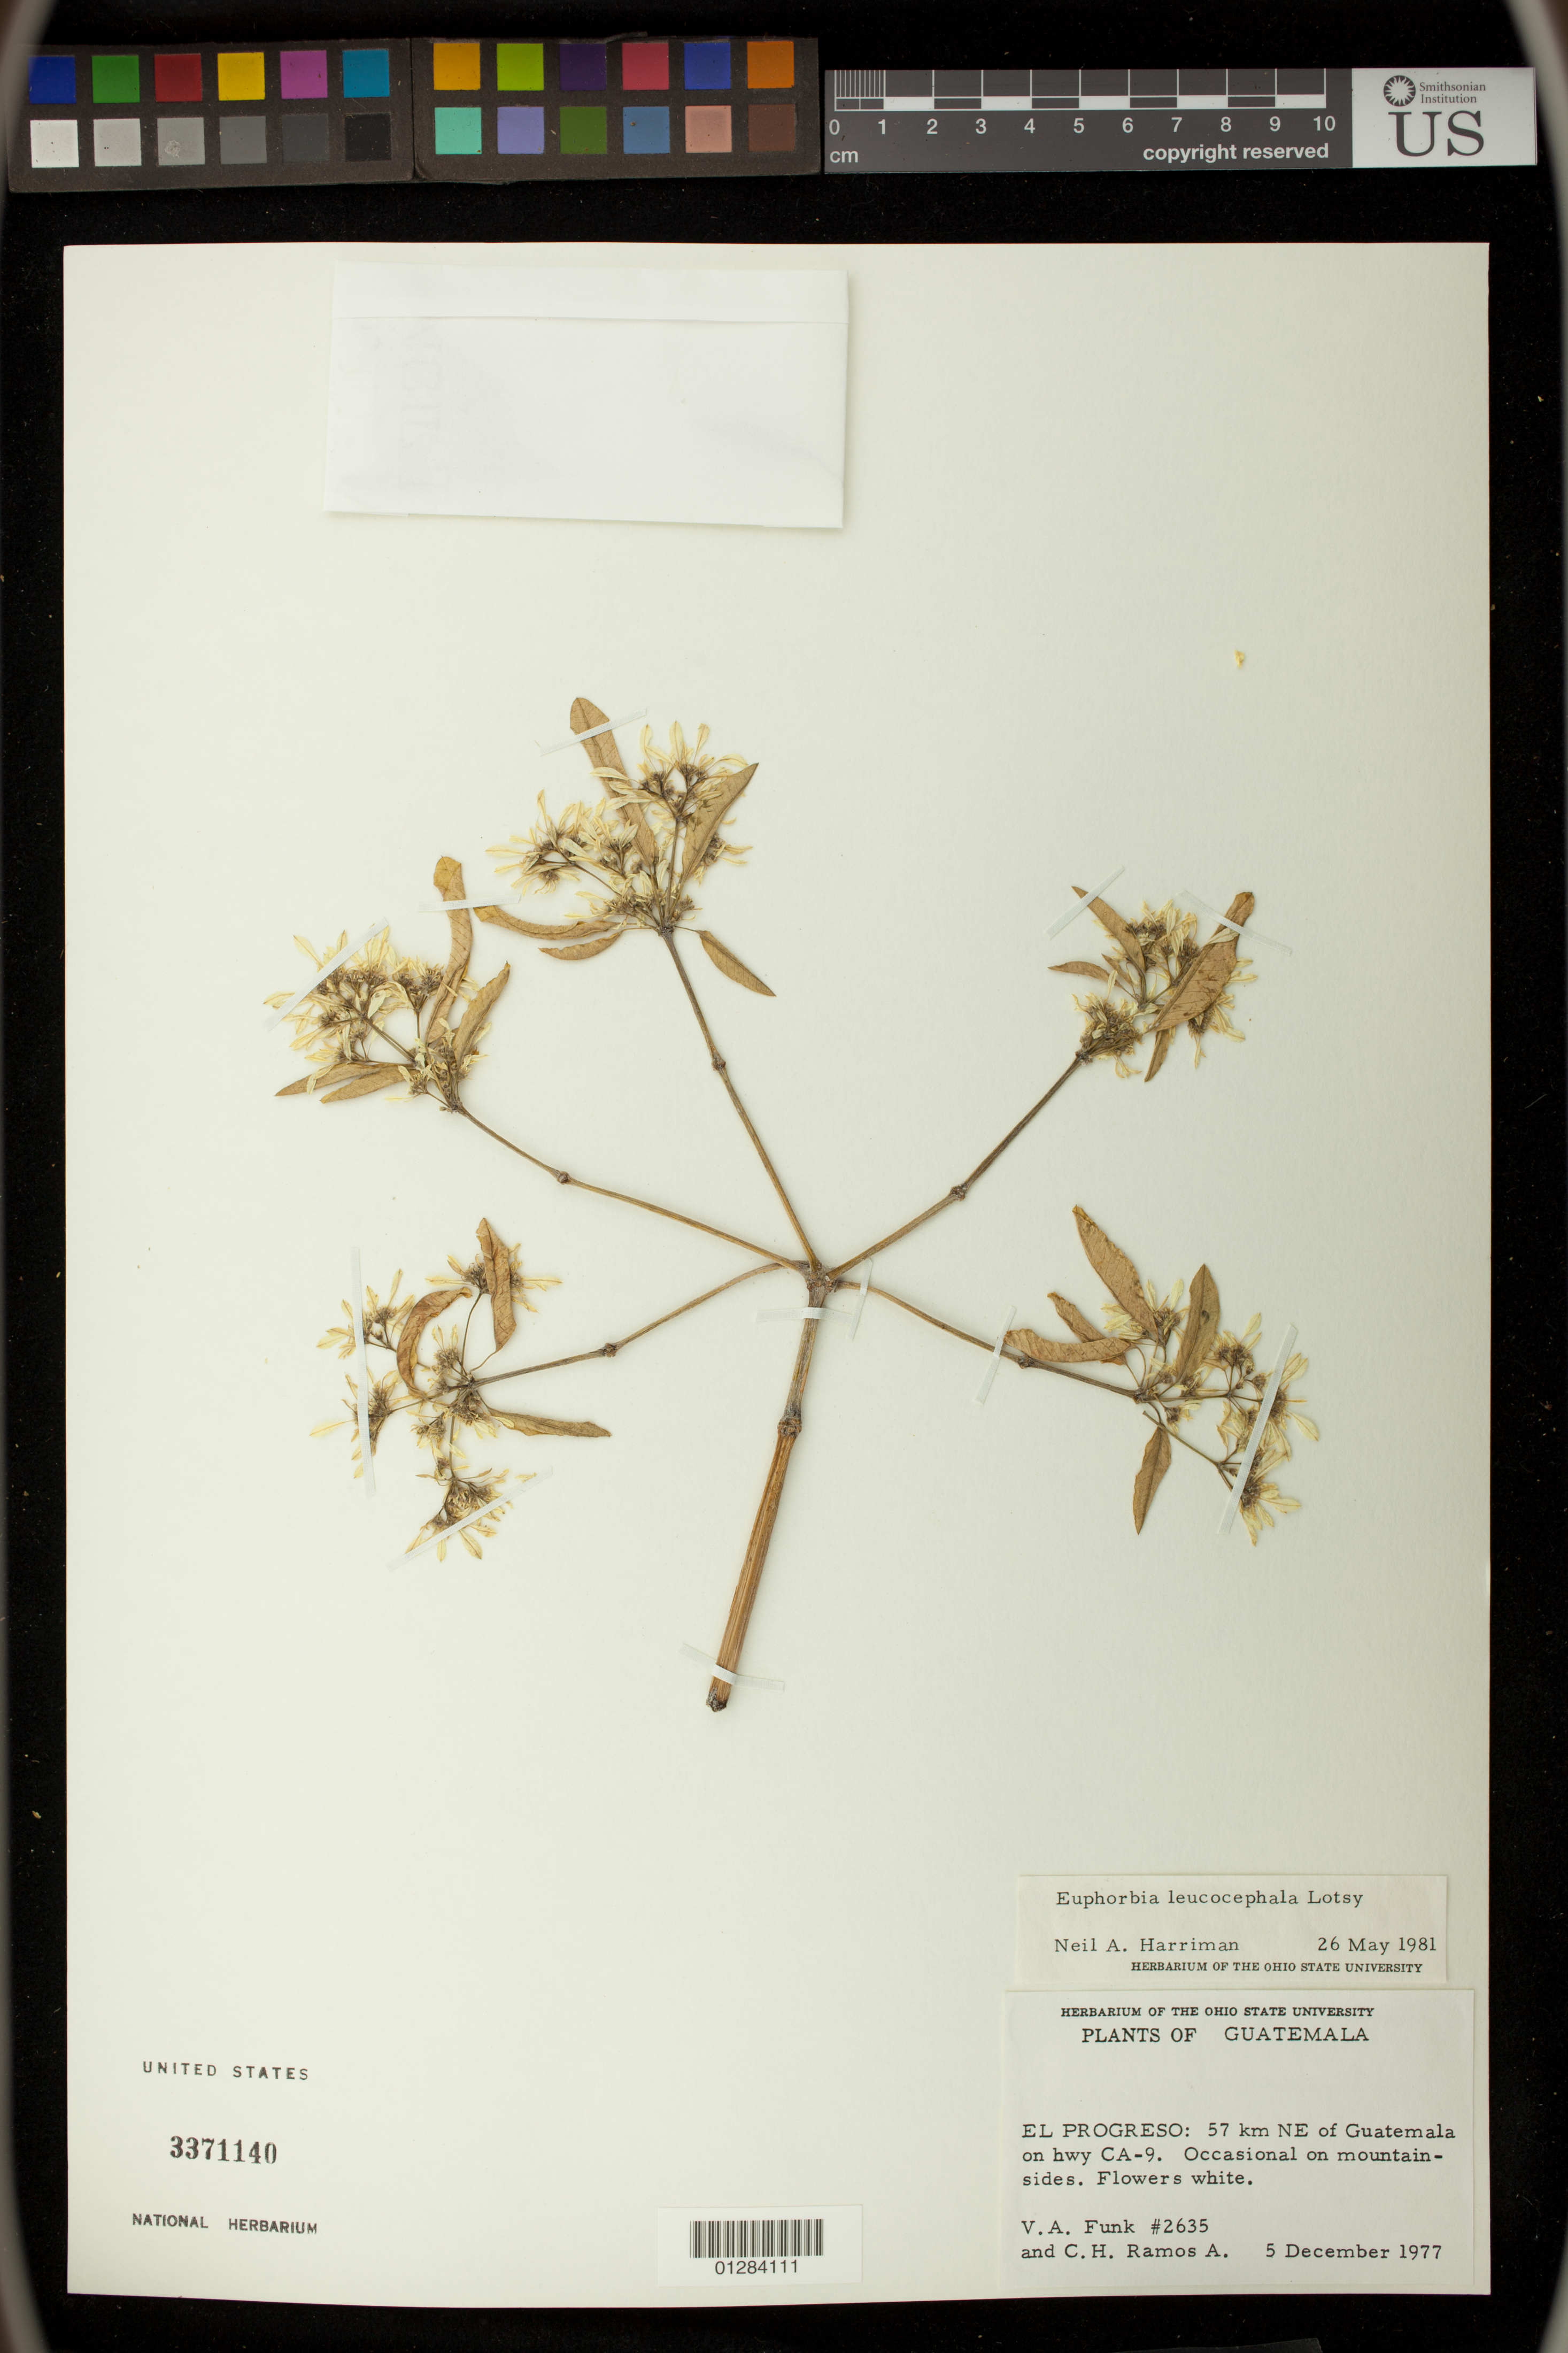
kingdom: Plantae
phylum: Tracheophyta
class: Magnoliopsida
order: Malpighiales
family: Euphorbiaceae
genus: Euphorbia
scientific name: Euphorbia leucocephala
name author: Lotsy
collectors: V. Funk & C. H. Ramos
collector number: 2635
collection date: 1977-12-05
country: Guatemala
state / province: El Progreso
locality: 57 km NE of Guatemala on hwy CA-9.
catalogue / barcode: US 3371140